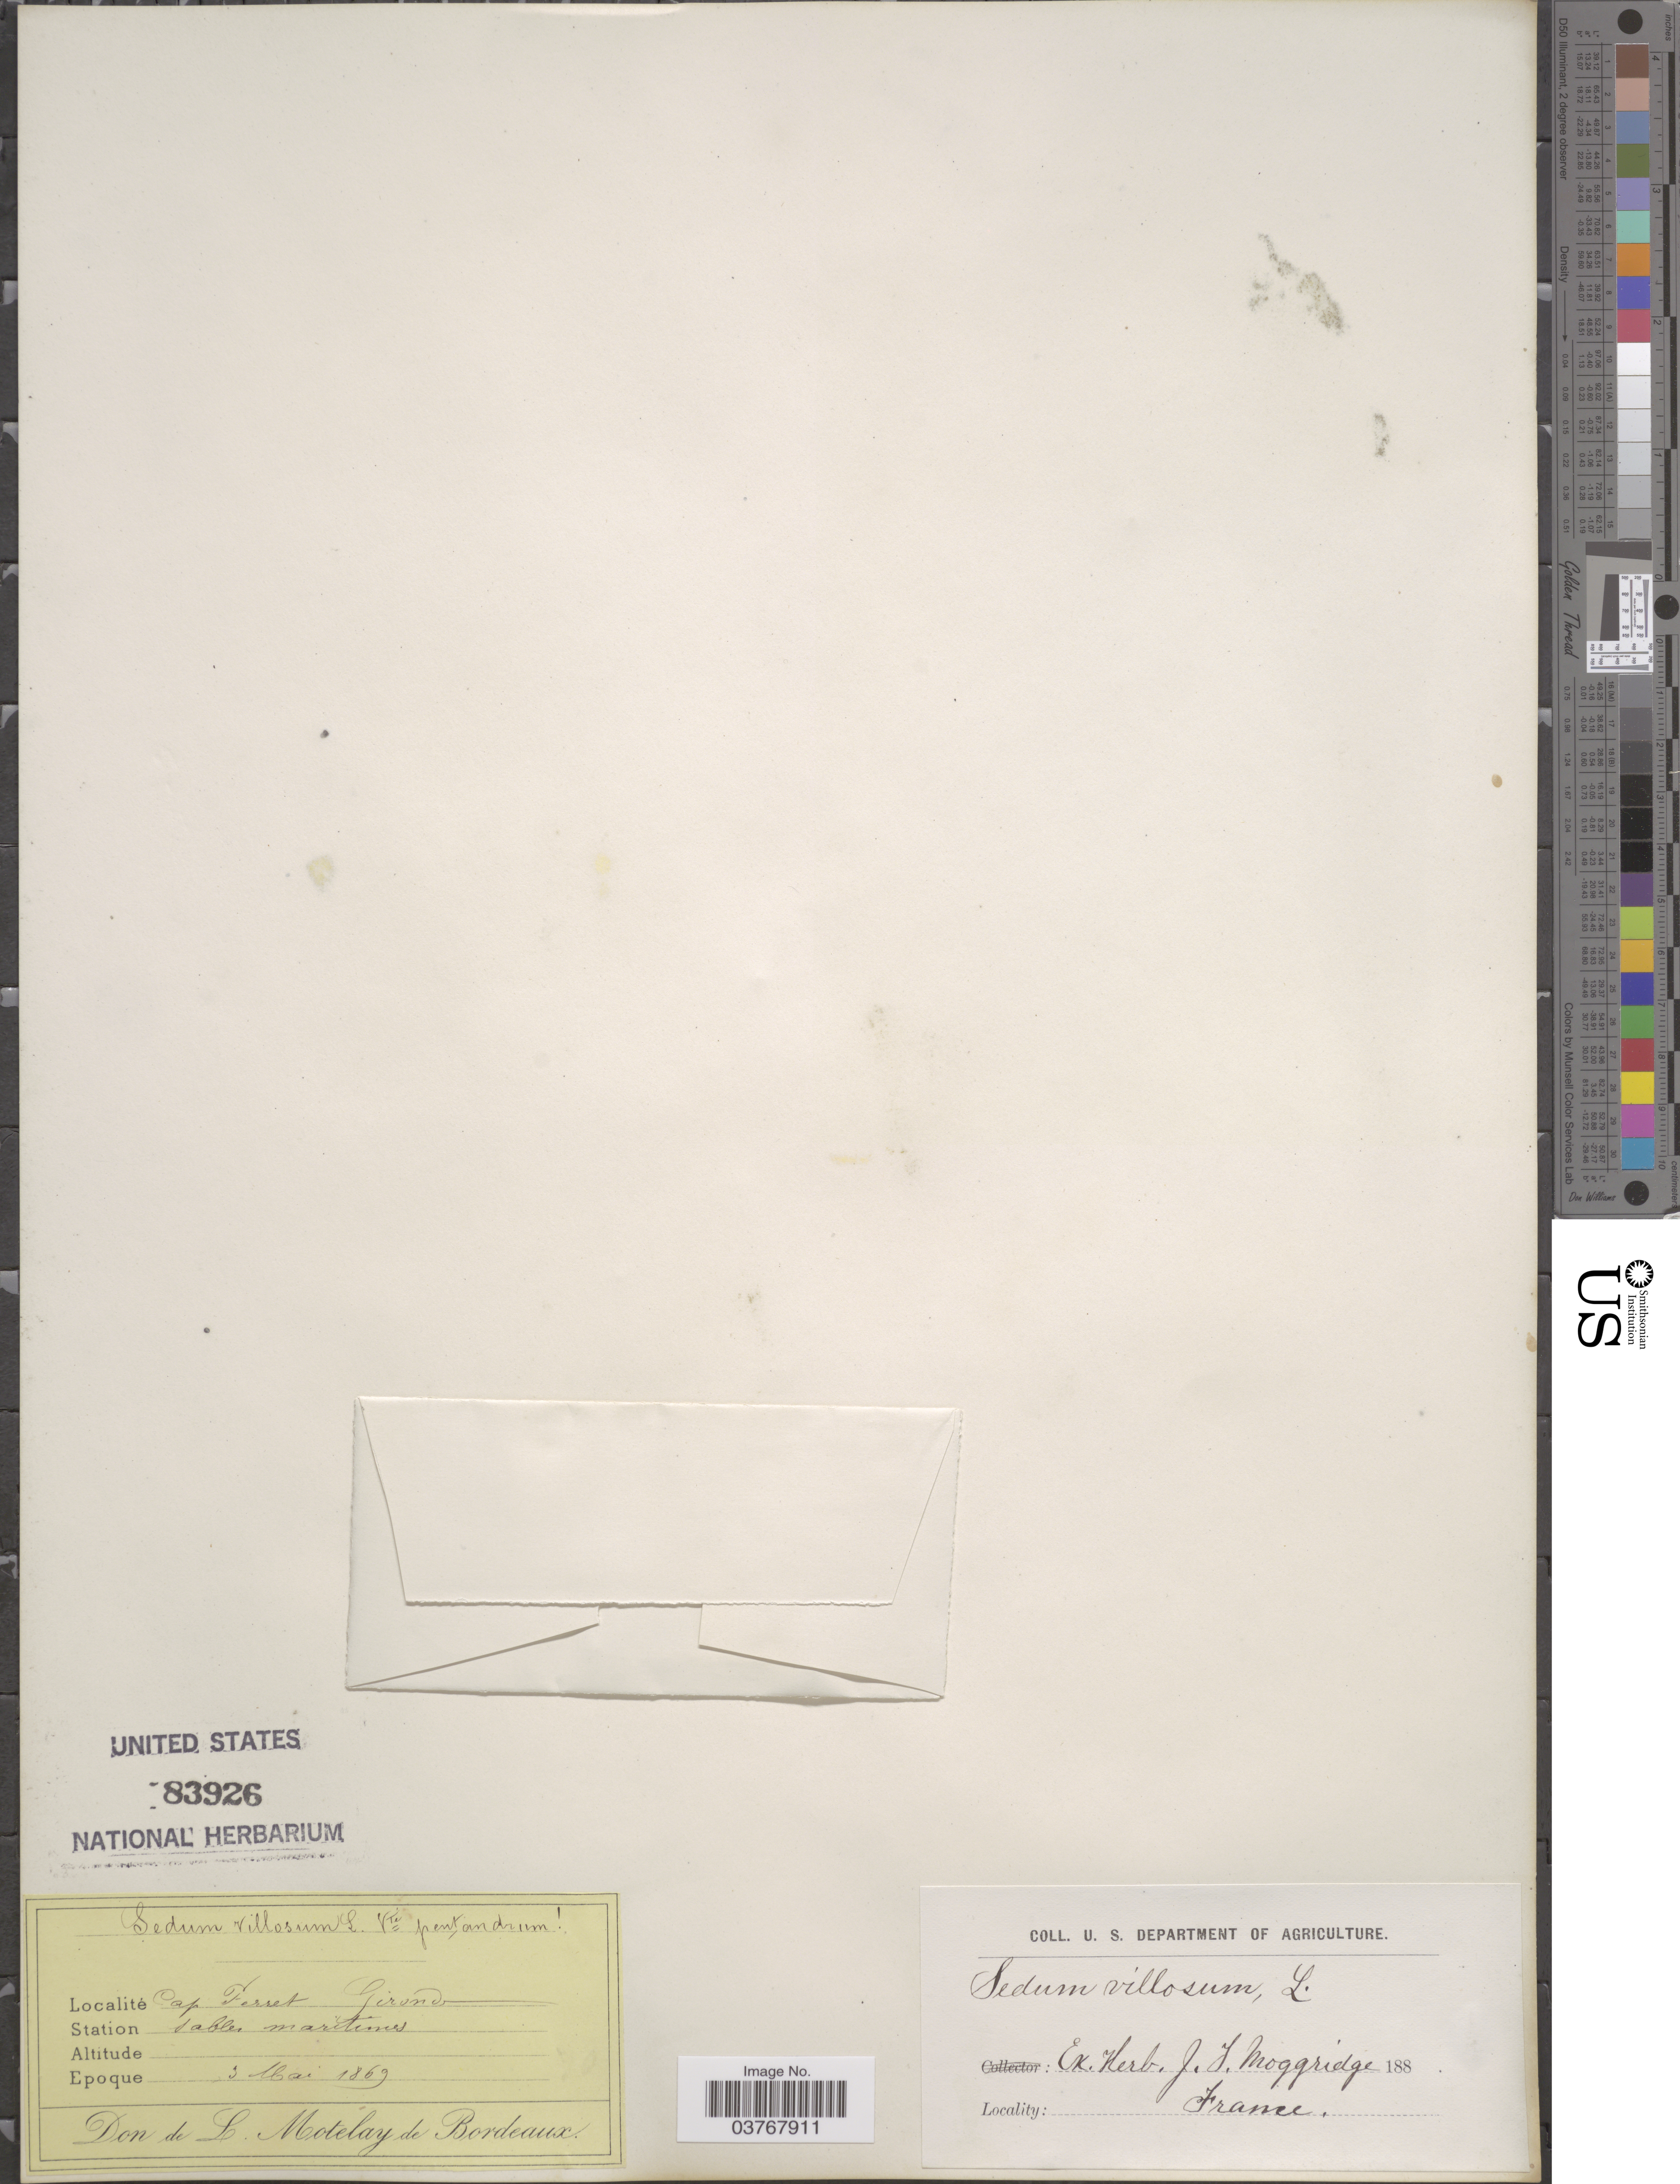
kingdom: Plantae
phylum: Tracheophyta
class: Magnoliopsida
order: Saxifragales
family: Crassulaceae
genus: Sedum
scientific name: Sedum villosum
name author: L.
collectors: L. Motelay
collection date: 1869-05-03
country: France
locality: Cap. Ferret Gironds [interpreted]. Station sables maritimes.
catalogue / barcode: US 83926